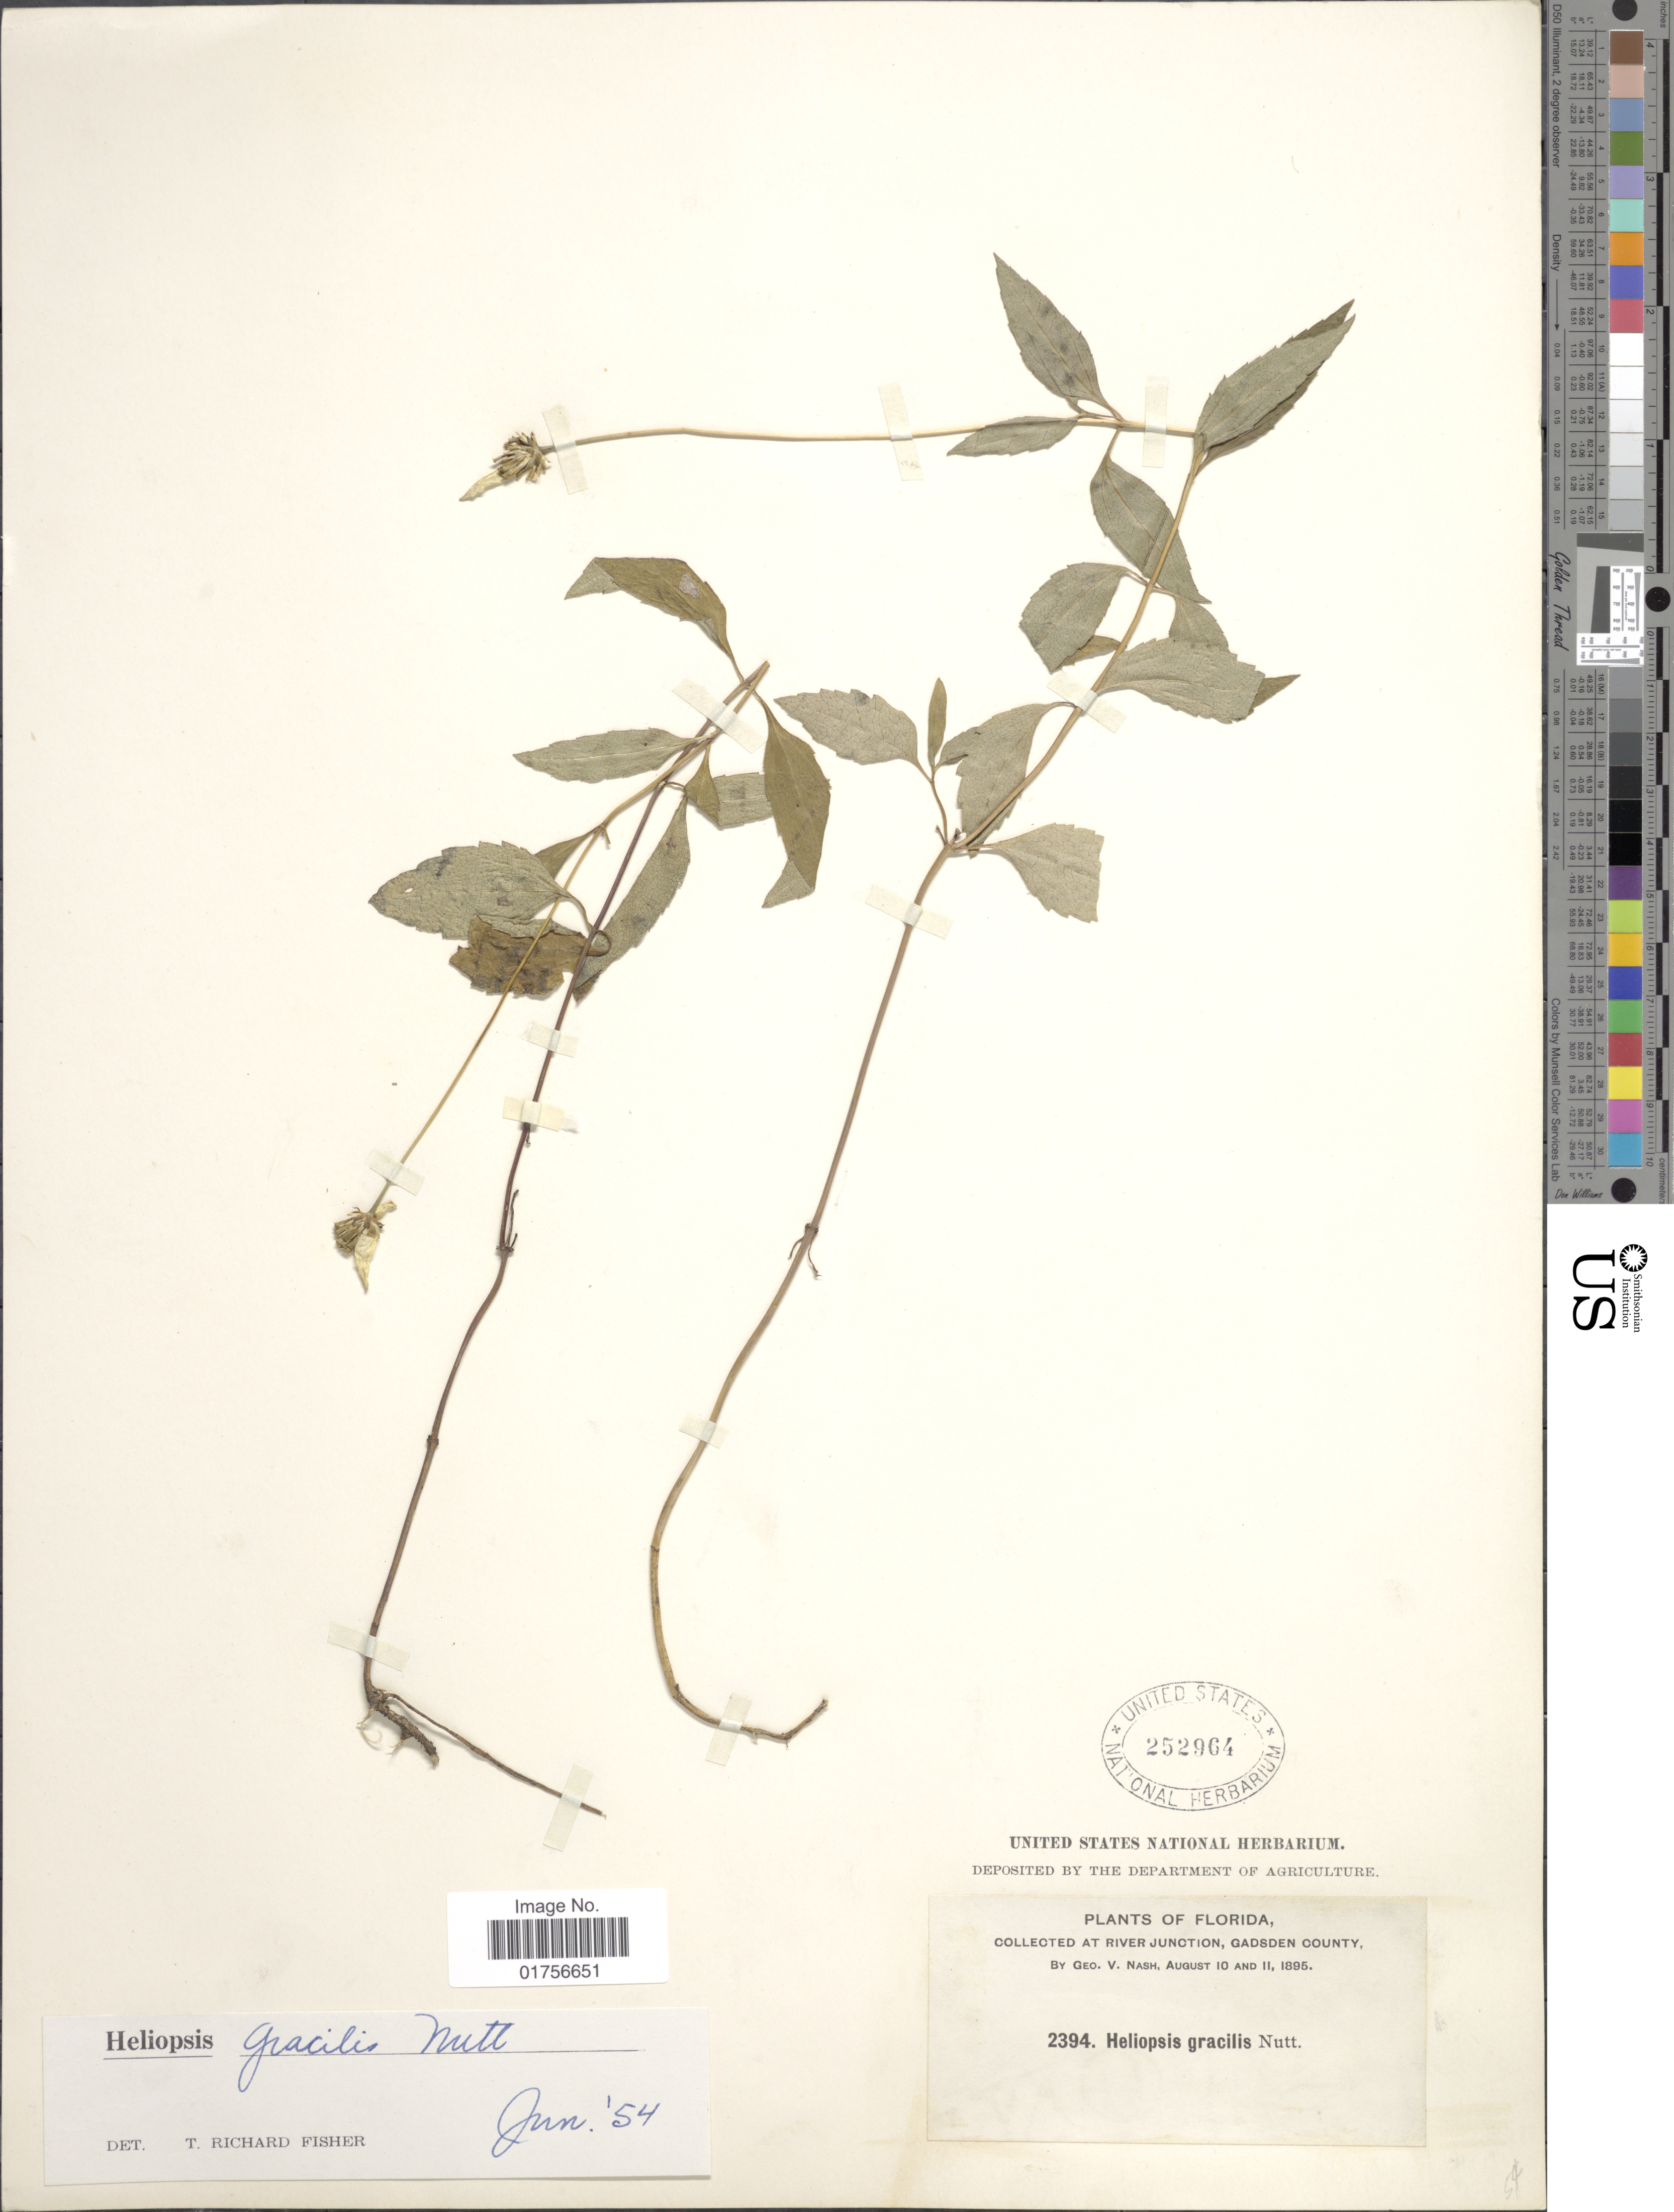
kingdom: Plantae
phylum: Tracheophyta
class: Magnoliopsida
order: Asterales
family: Asteraceae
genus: Heliopsis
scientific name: Heliopsis gracilis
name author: Nutt.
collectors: G. V. Nash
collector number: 2394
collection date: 1895-08-10/1895-08-11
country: United States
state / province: Florida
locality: At River Junction, Gadsden County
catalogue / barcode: US 252964